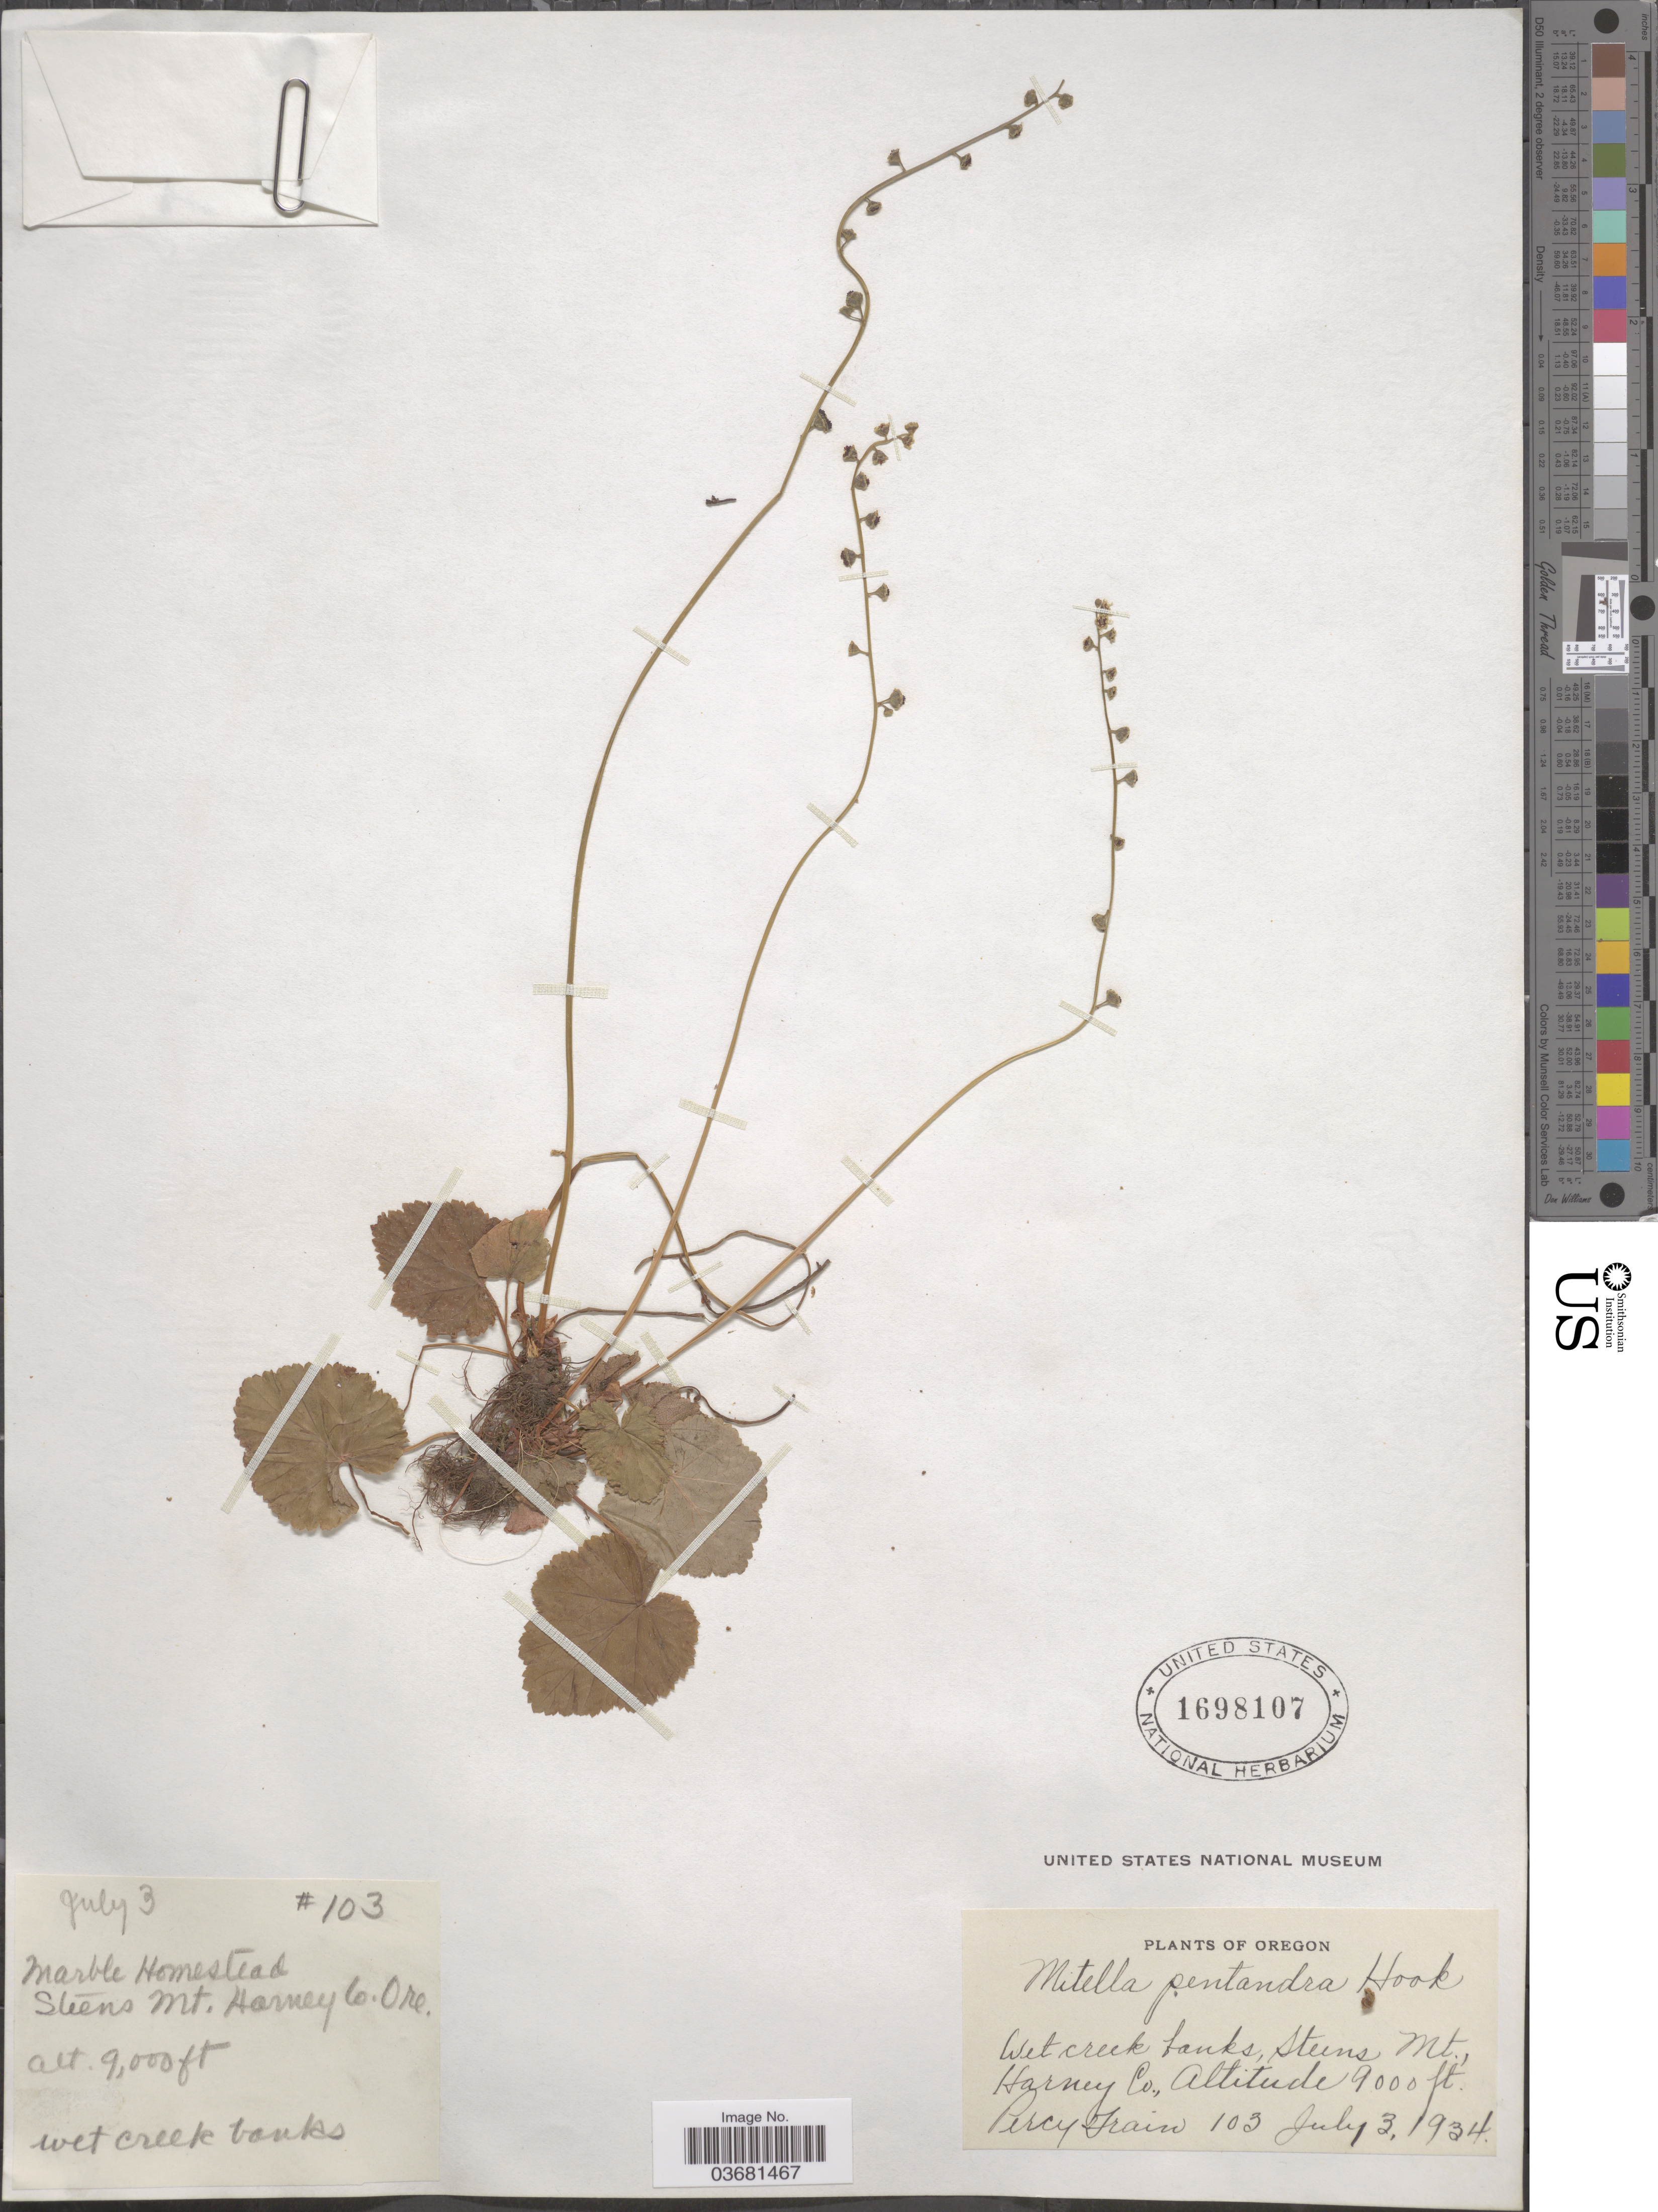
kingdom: Plantae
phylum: Tracheophyta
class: Magnoliopsida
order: Saxifragales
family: Saxifragaceae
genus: Mitella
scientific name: Mitella pentandra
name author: Hook.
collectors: P. Train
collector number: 103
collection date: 1934-07-03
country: United States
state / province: Oregon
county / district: Harney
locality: Marble Homestead.Steens Mt. Harney Co.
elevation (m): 2743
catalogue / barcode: US 1698107